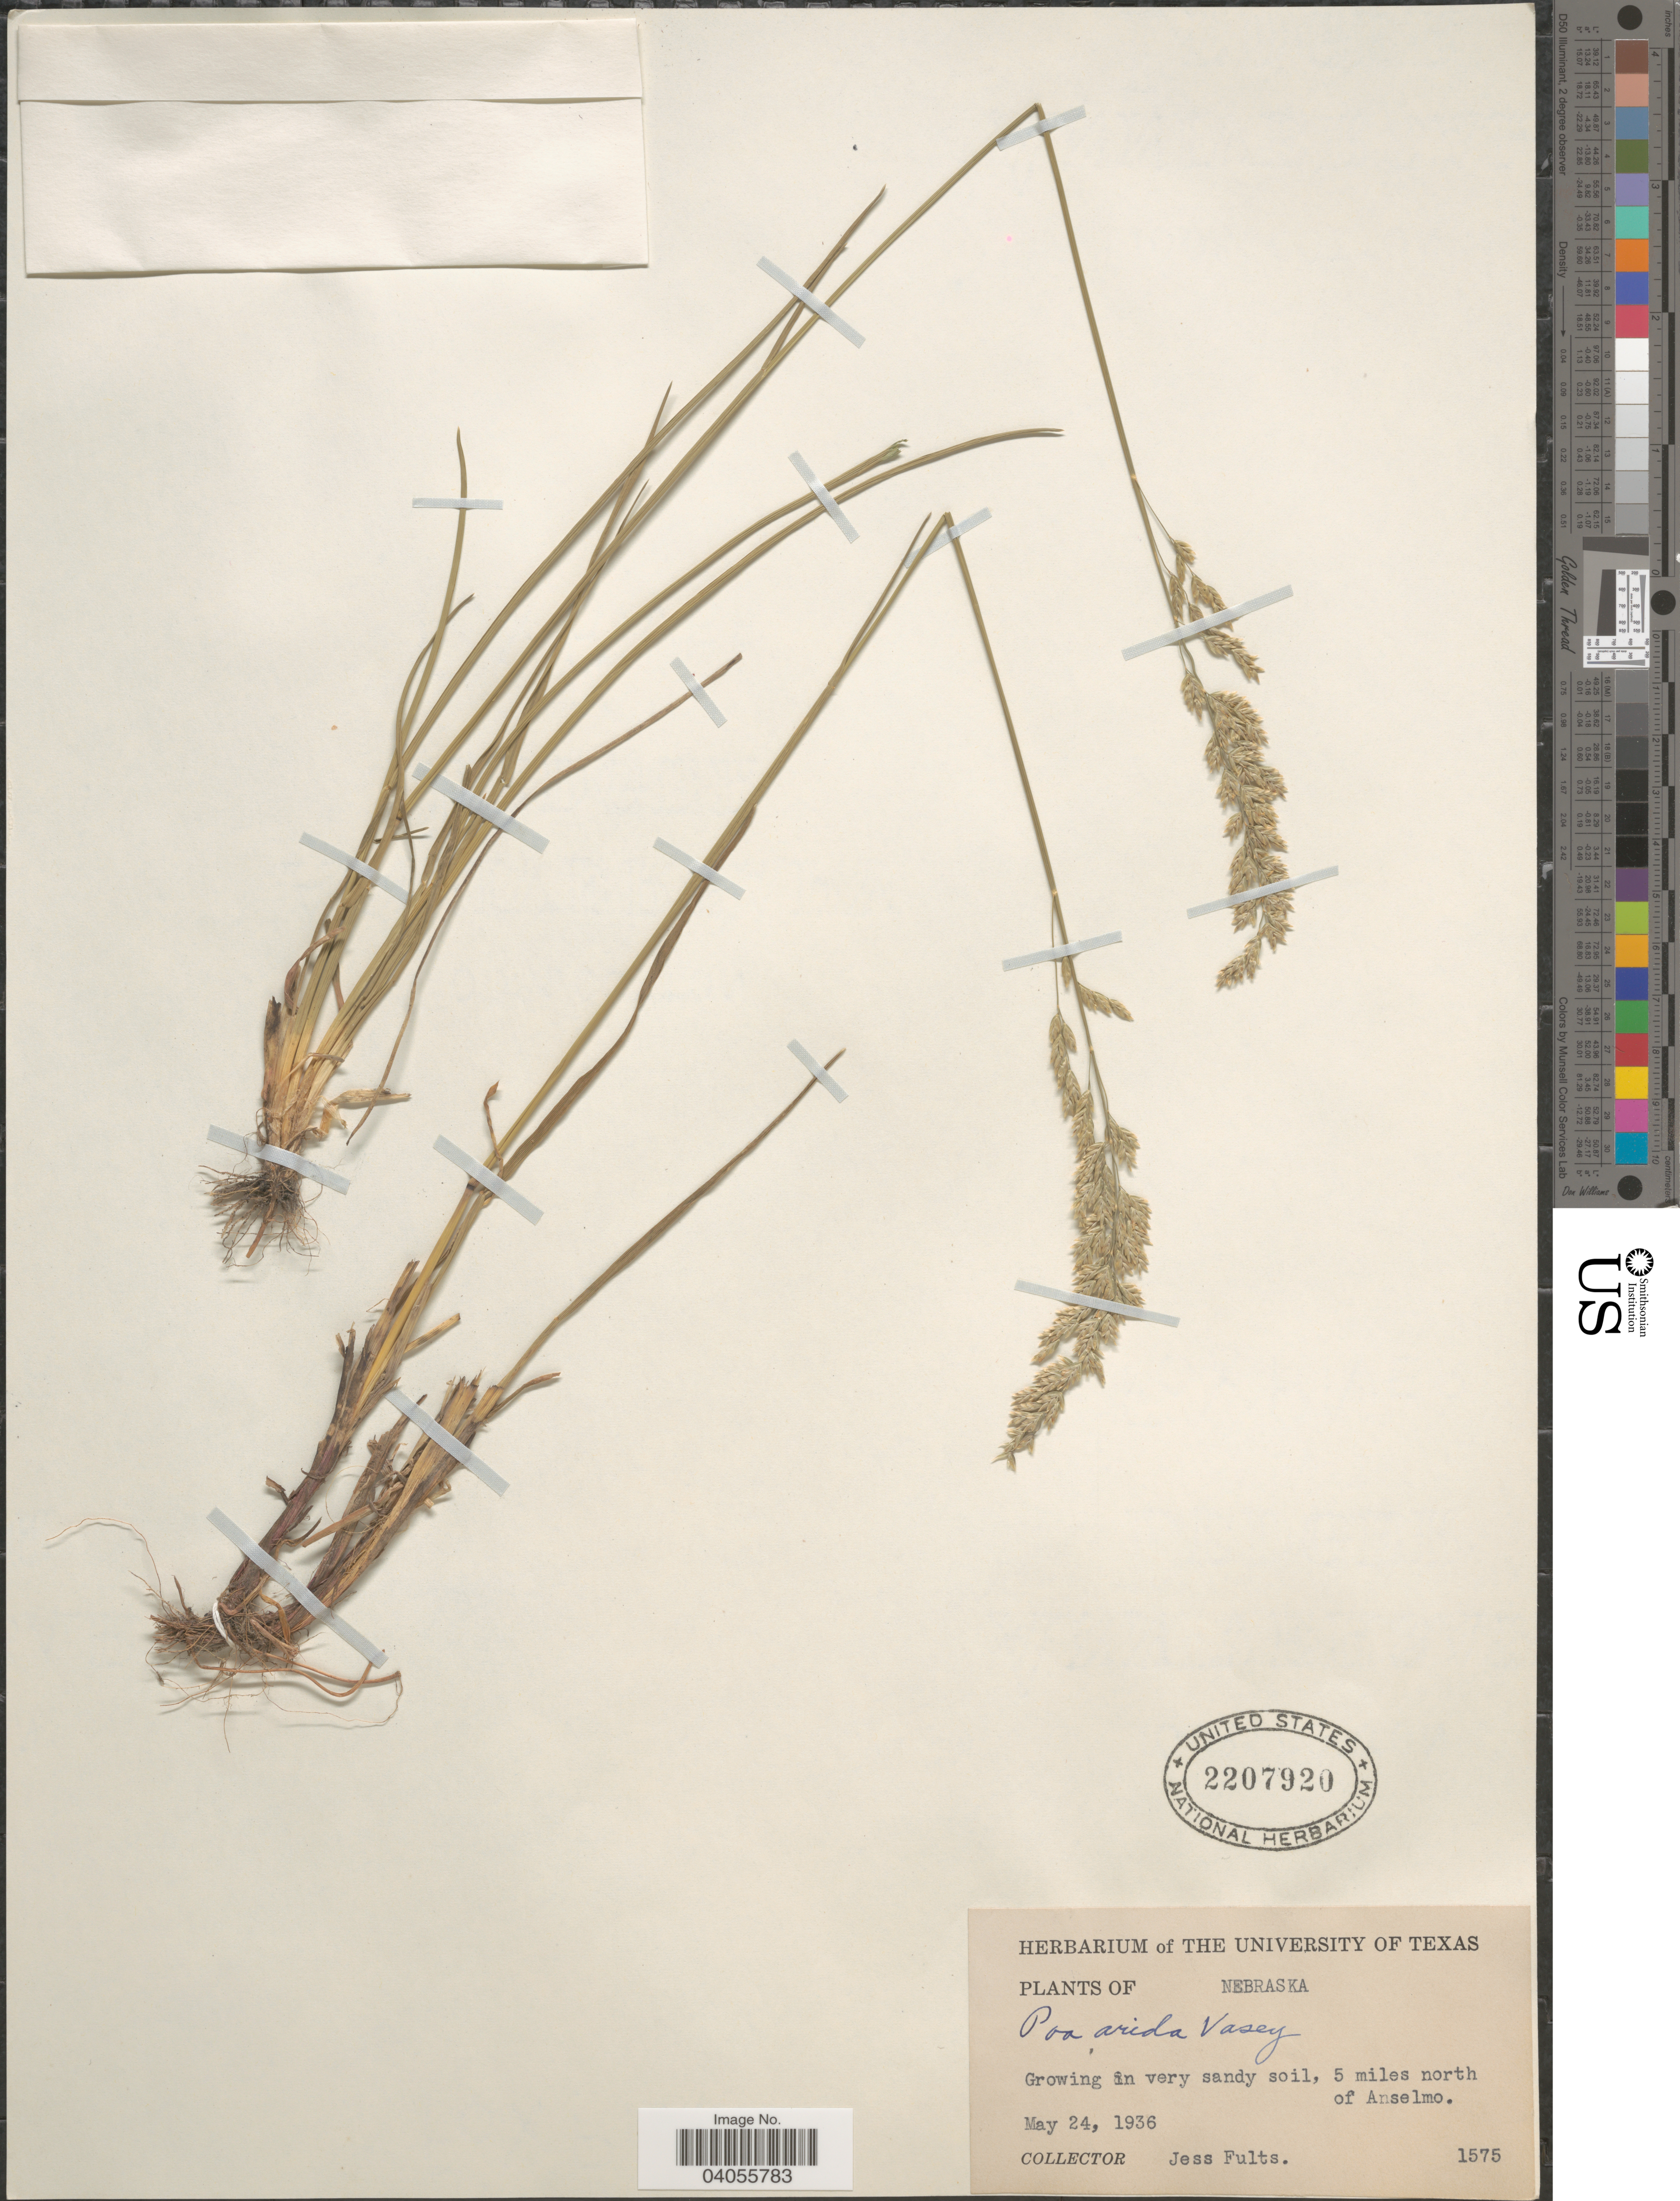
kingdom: Plantae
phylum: Tracheophyta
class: Liliopsida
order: Poales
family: Poaceae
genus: Poa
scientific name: Poa arida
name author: Vasey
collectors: J. Fults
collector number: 1575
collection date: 1936-05-24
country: United States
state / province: Nebraska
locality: Growing in very sandy soil, 5 miles north of Anselmo.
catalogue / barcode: US 2207920